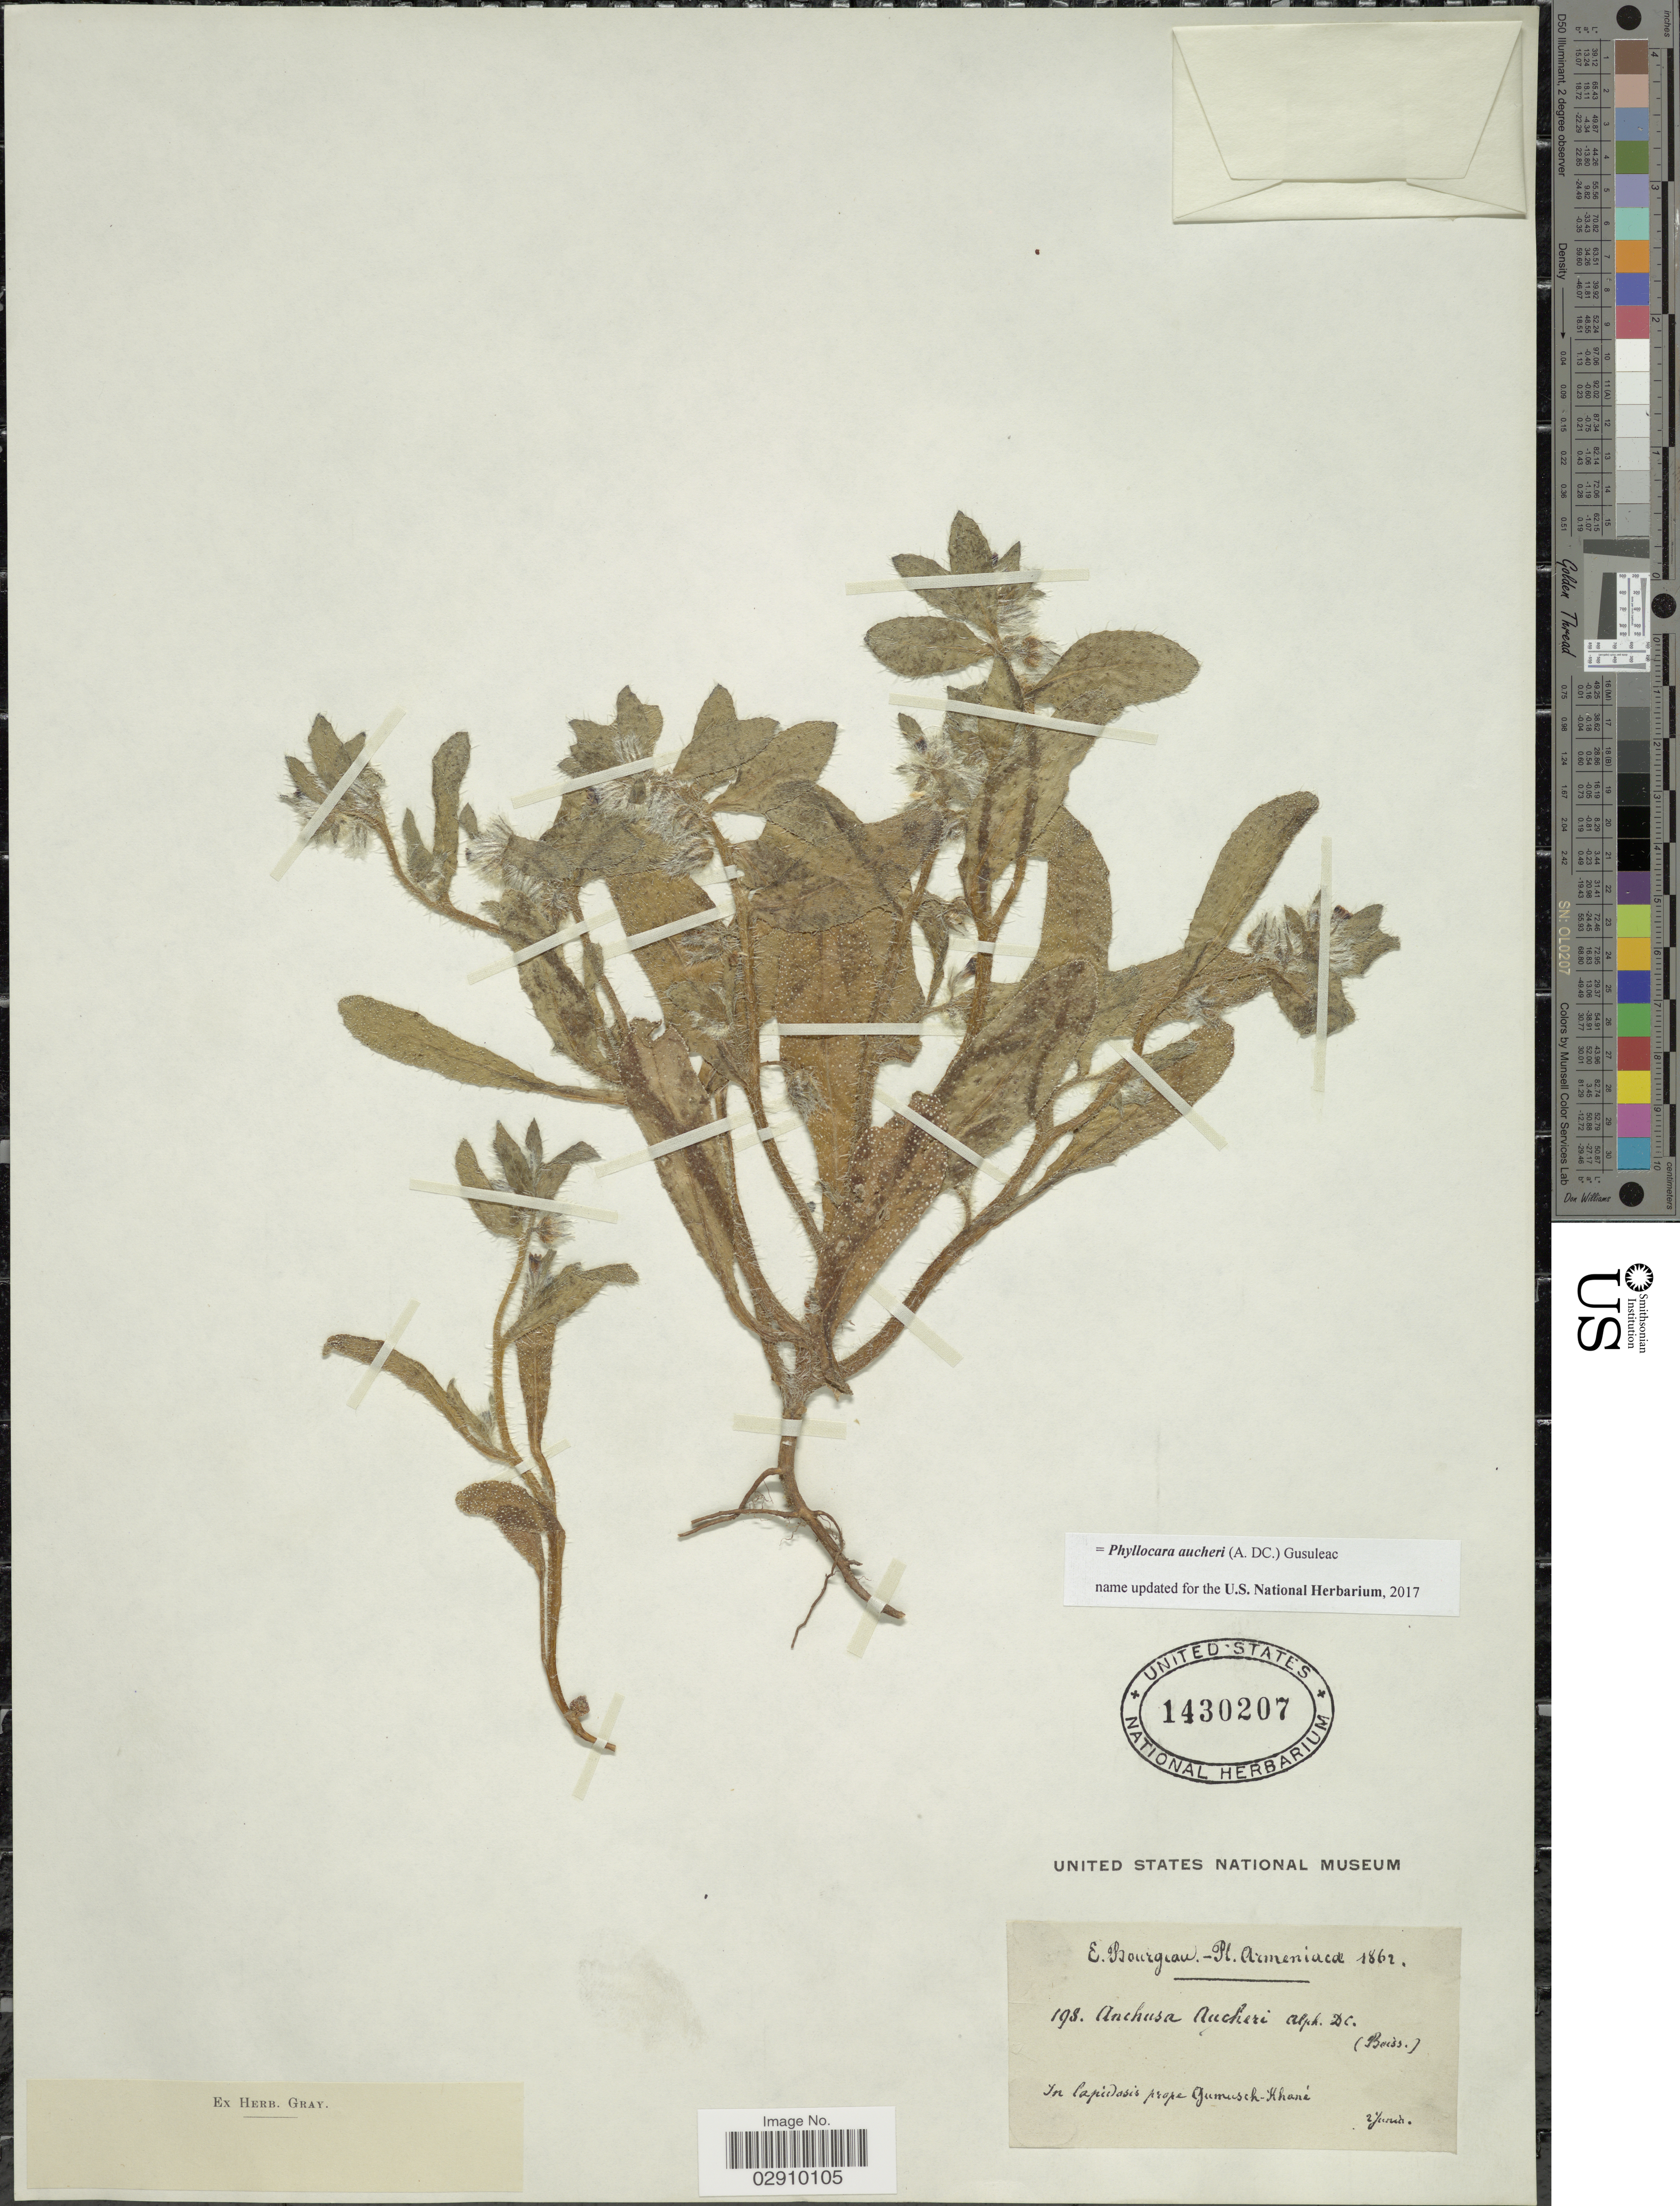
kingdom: Plantae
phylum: Tracheophyta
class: Magnoliopsida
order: Boraginales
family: Boraginaceae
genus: Phyllocara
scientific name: Phyllocara aucheri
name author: (A. DC.) Gusul.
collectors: E. Bourgeau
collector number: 198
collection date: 1862-01-02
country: Armenia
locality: In lapidosis prope Gumusch-Khani, Pl. Armeniaca.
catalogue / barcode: US 1430207